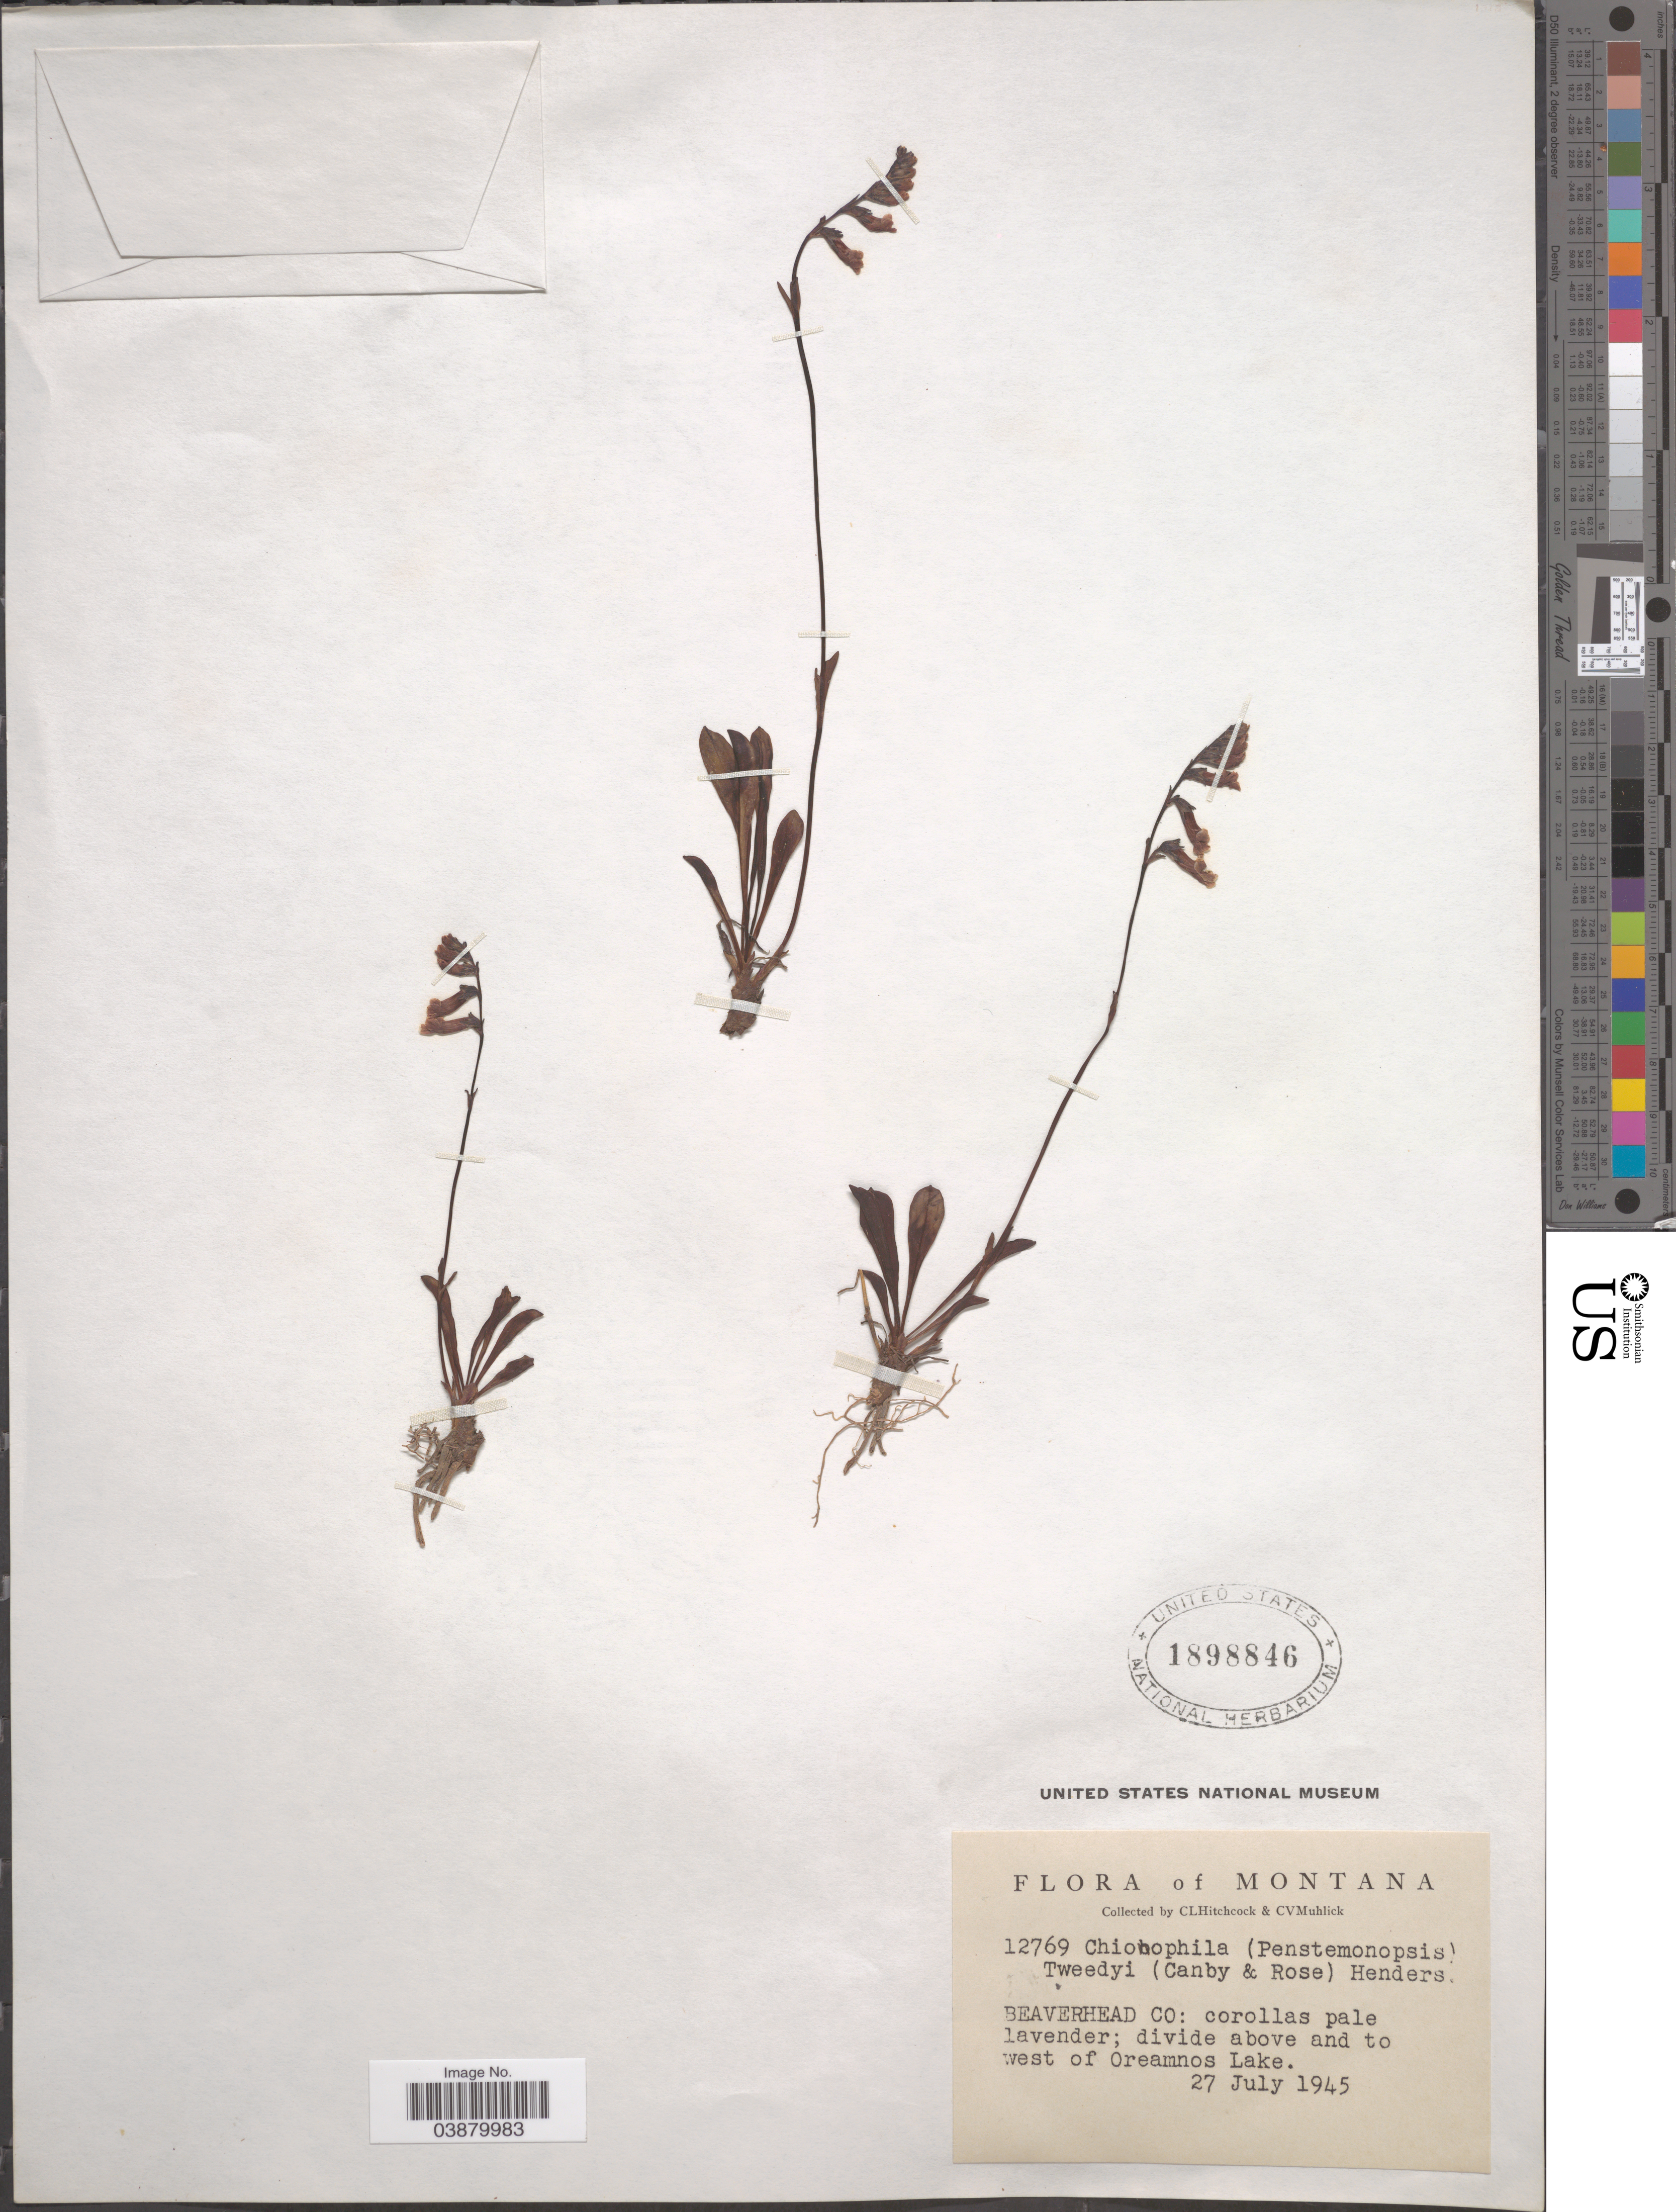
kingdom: Plantae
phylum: Tracheophyta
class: Magnoliopsida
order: Lamiales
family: Plantaginaceae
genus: Chionophila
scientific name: Chionophila tweedyi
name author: (Canby & Rose) Hend.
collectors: C. L. Hitchcock & C. V. Muhlick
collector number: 12769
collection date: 1945-07-27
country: United States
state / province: Montana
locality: Beaverhead Co: divide above and to west of Oreamnos Lake.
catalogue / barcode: US 1898846